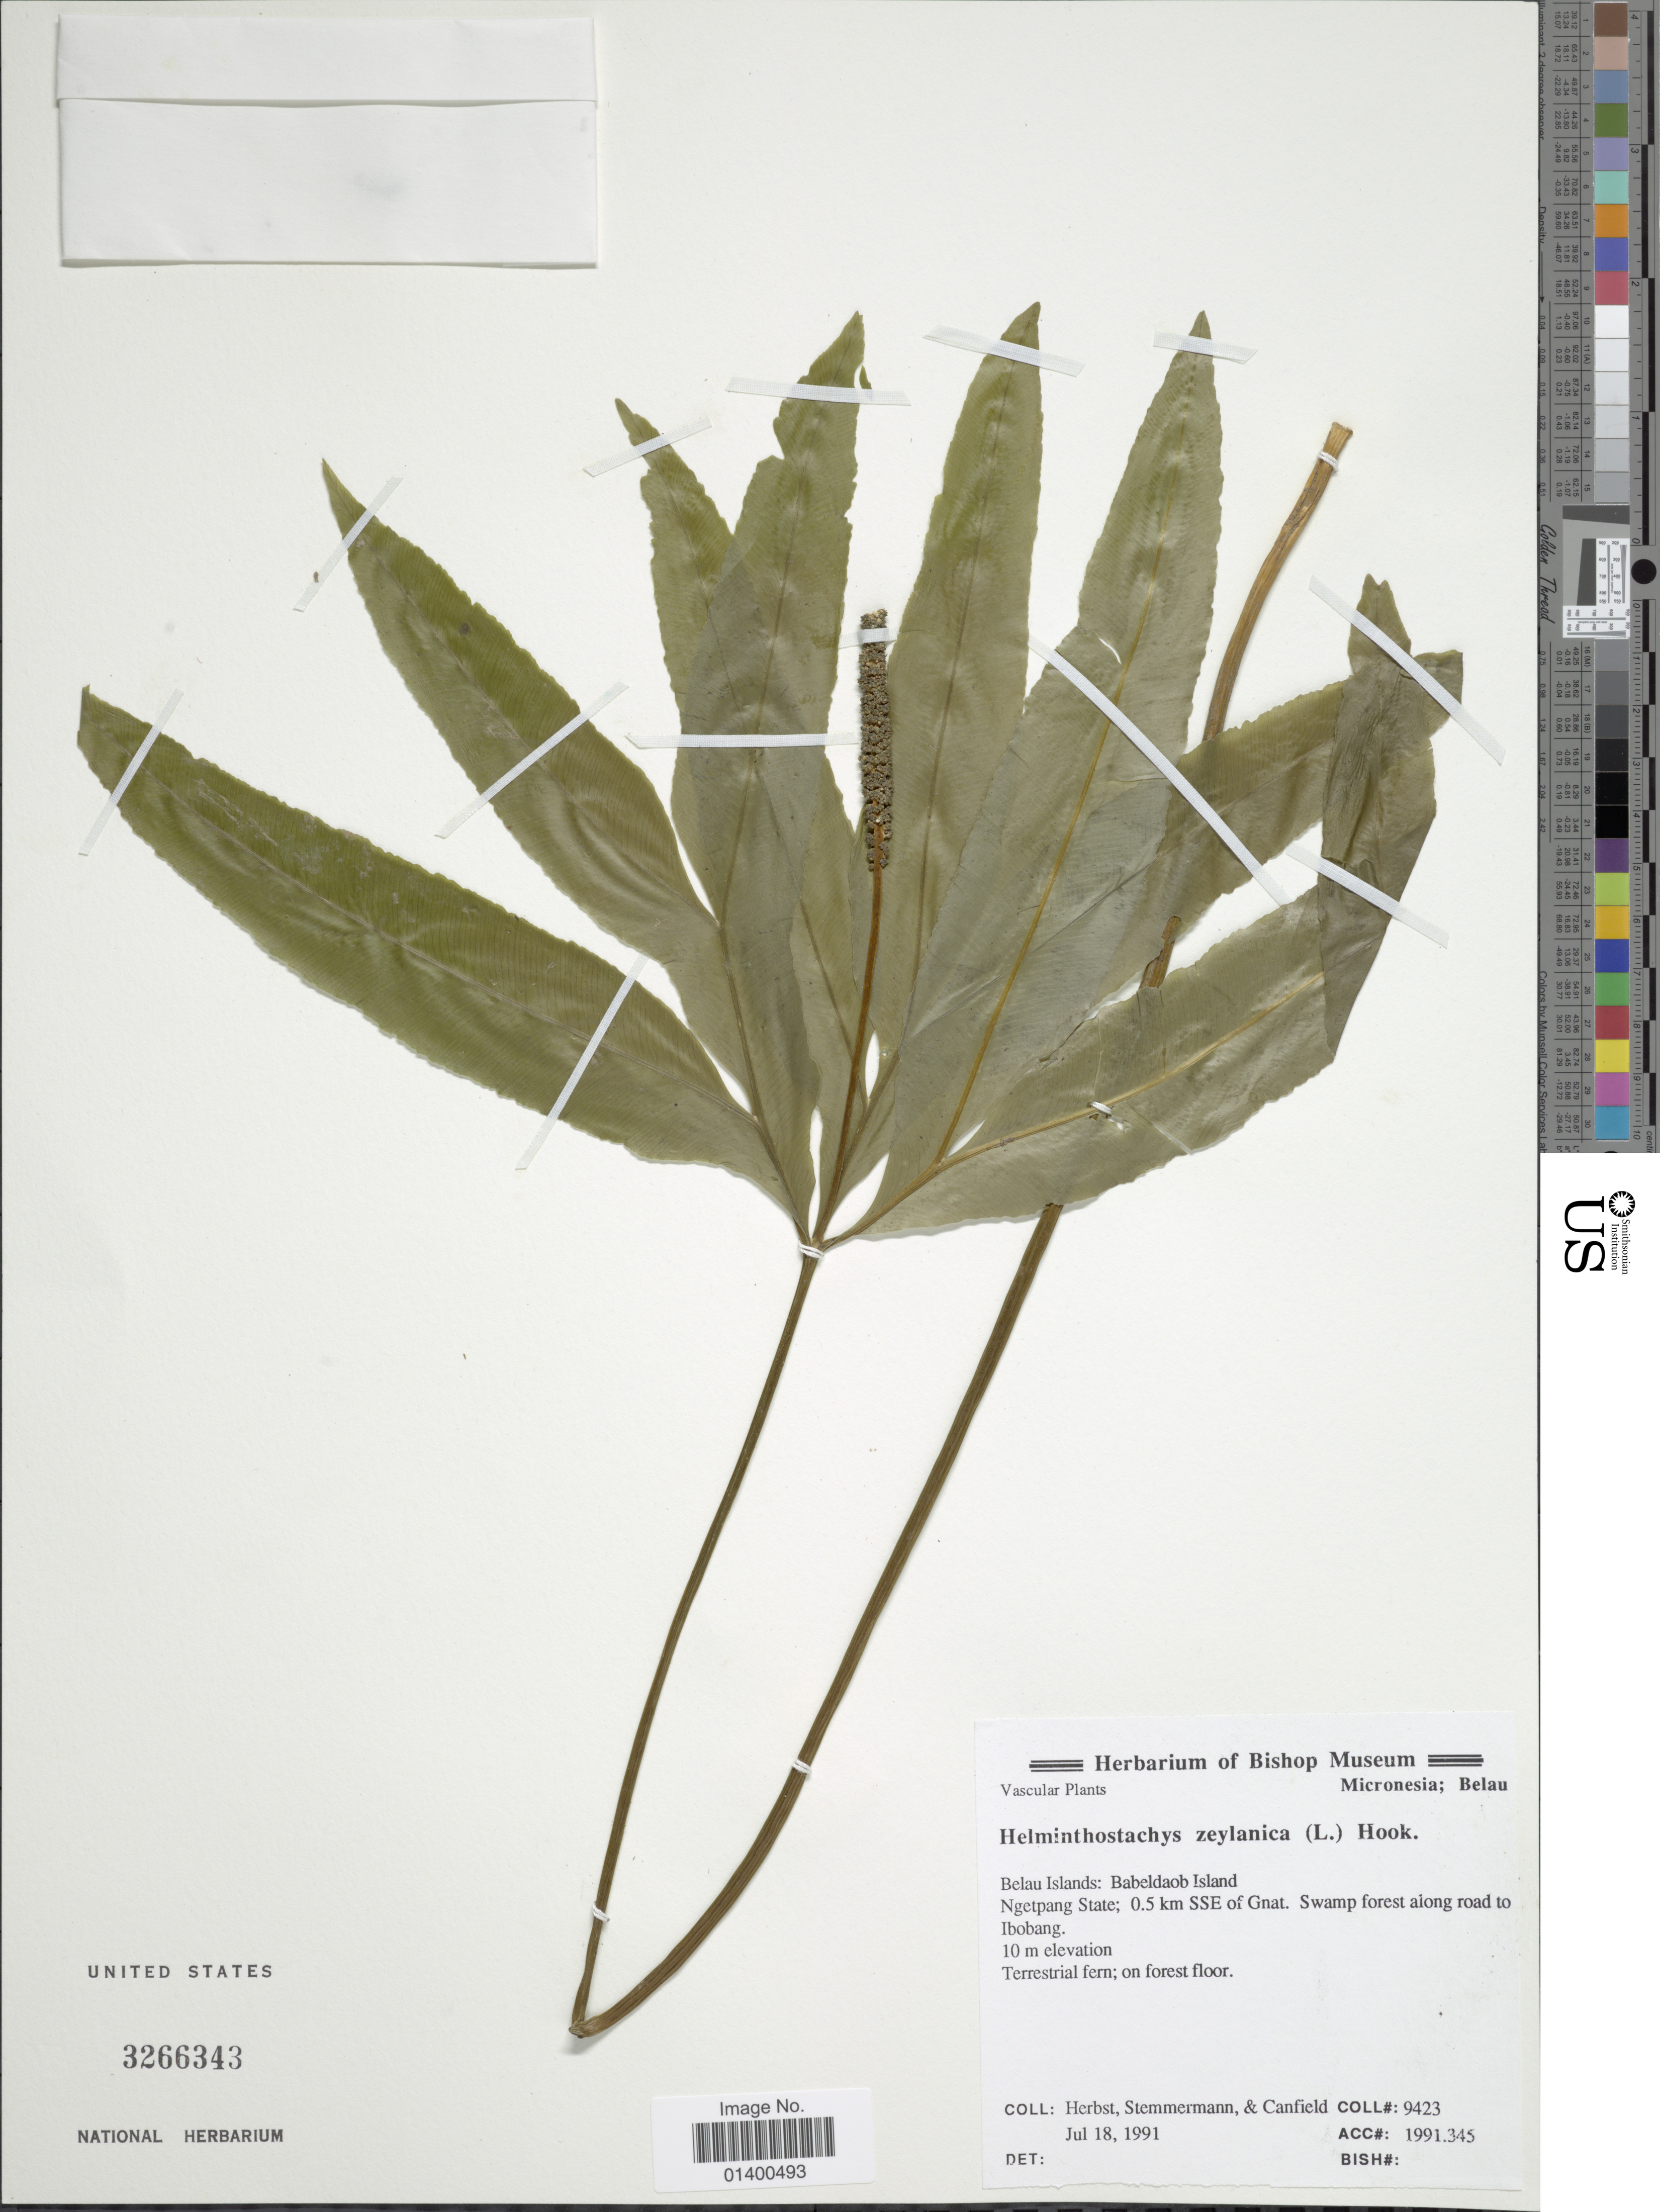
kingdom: Plantae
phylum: Tracheophyta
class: Polypodiopsida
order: Ophioglossales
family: Ophioglossaceae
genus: Helminthostachys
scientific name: Helminthostachys zeylanica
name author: (L.) Hook.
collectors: -. Herbst, -. Stemmermann & -. Canfield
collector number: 9423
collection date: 1991-07-18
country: Palau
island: Babeldaob [Babelthuap]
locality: Belau islands: Babeldaob island, Ngetpang State; 0.5 km SSE of Gnat, swamp forest along road to Ibobang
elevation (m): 10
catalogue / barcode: US 3266343